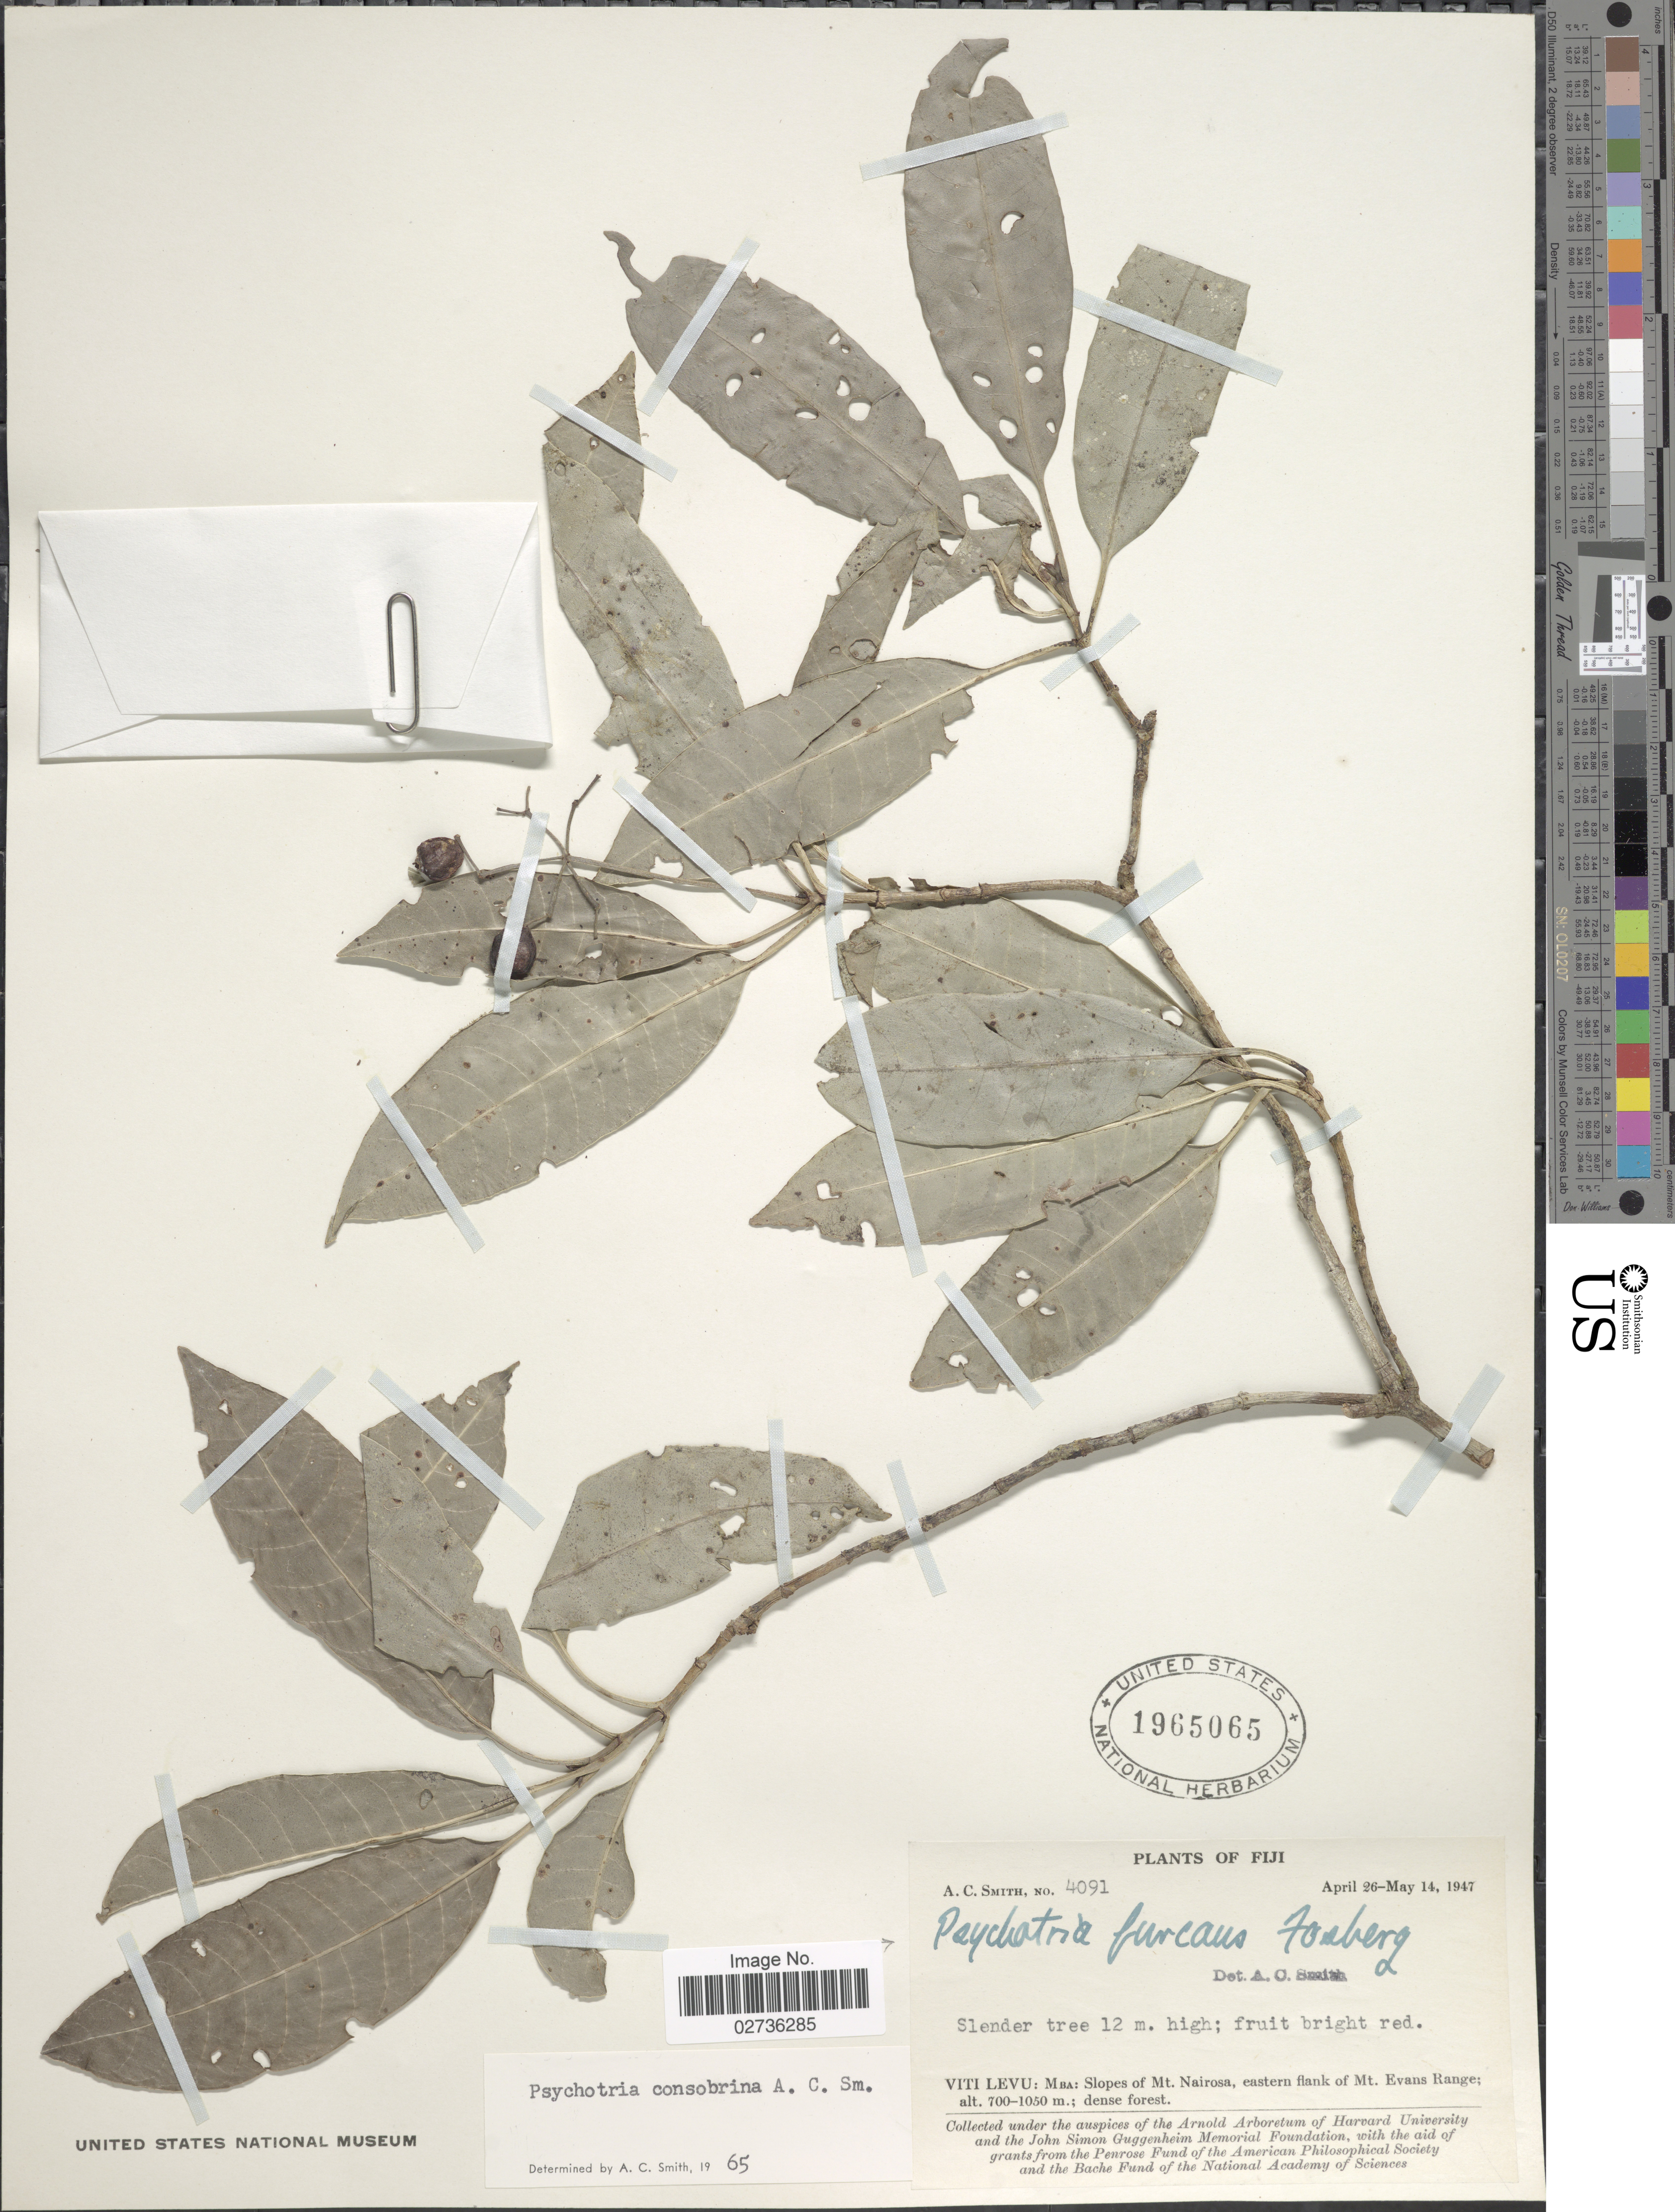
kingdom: Plantae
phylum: Tracheophyta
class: Magnoliopsida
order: Gentianales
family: Rubiaceae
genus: Psychotria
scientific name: Psychotria furcans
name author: Fosberg in A.C. Sm.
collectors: A. C. Smith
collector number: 4091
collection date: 1947-04-26/1947-05-14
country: Fiji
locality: Viti Levu: MBA: Slopes of Mt. Nairosa, eastern flank of Mt. Evans Range.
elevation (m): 700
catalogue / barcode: US 1965065